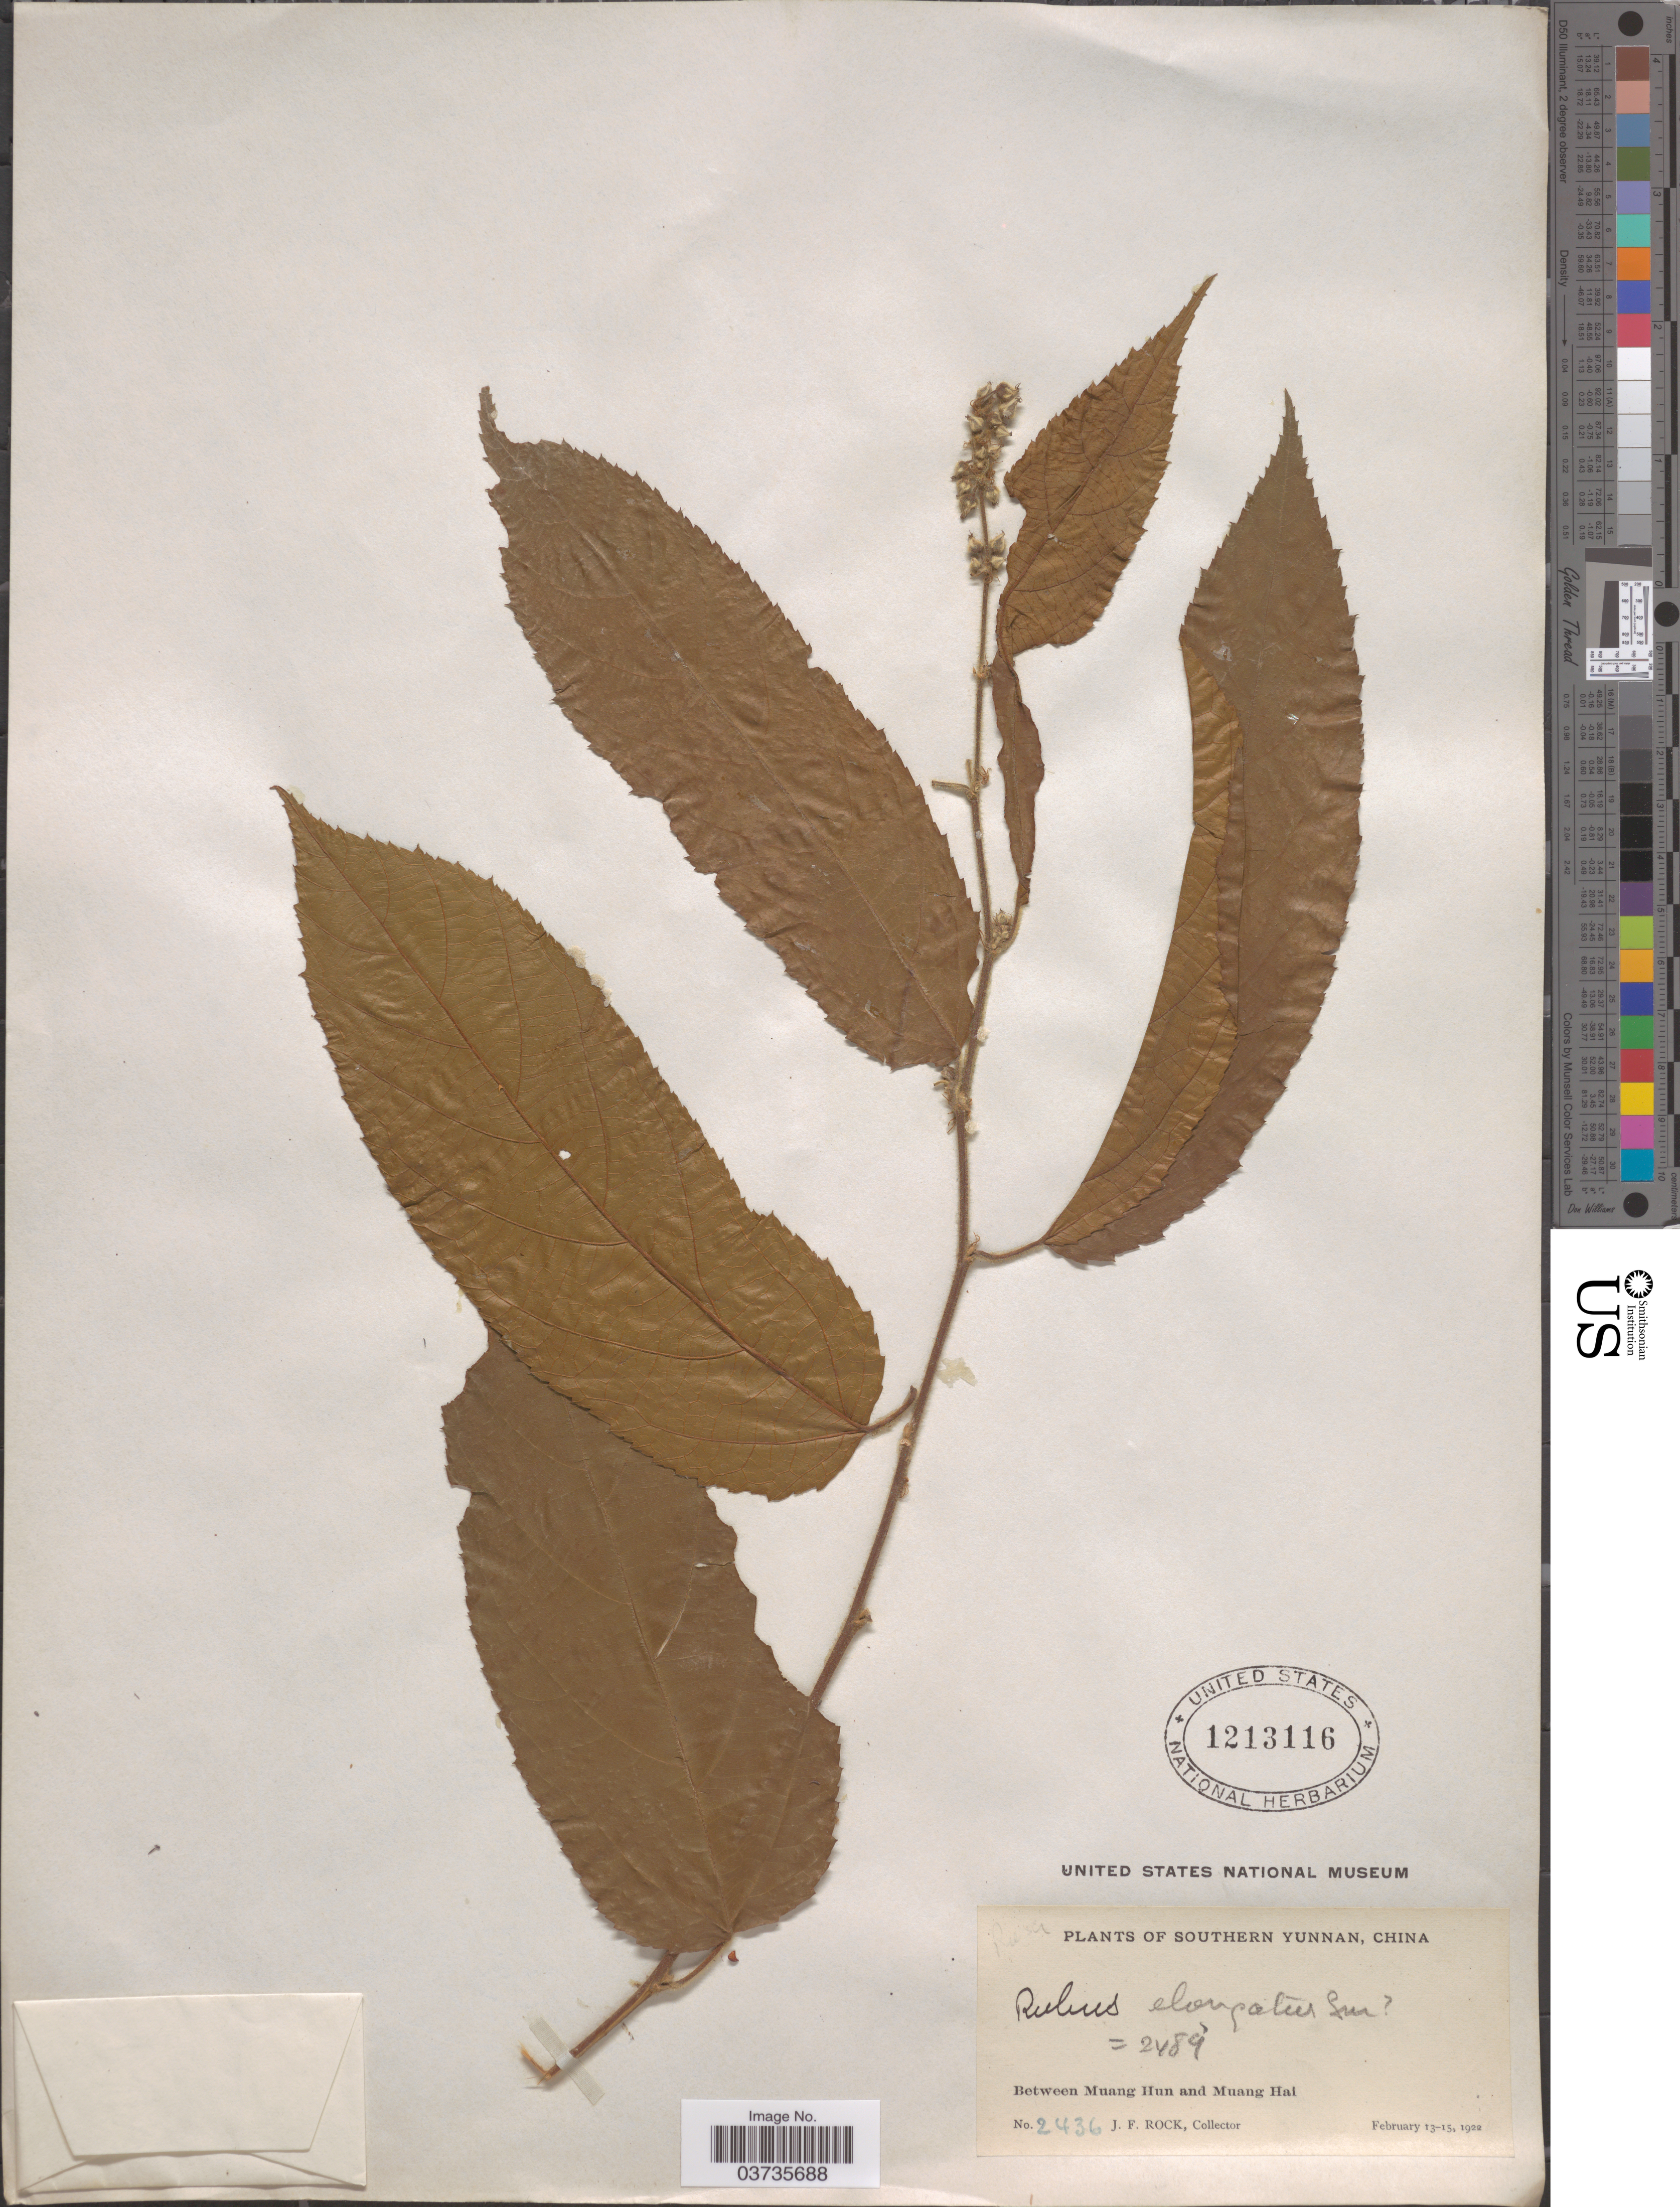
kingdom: Plantae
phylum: Tracheophyta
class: Magnoliopsida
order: Rosales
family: Rosaceae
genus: Rubus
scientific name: Rubus elongatus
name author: Sm.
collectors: J. Rock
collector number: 2436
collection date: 1922-02-13/1922-02-15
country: China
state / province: Yunnan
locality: Southern Yunnan. Between Muang Hun and Muang Hai.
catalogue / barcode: US 1213116